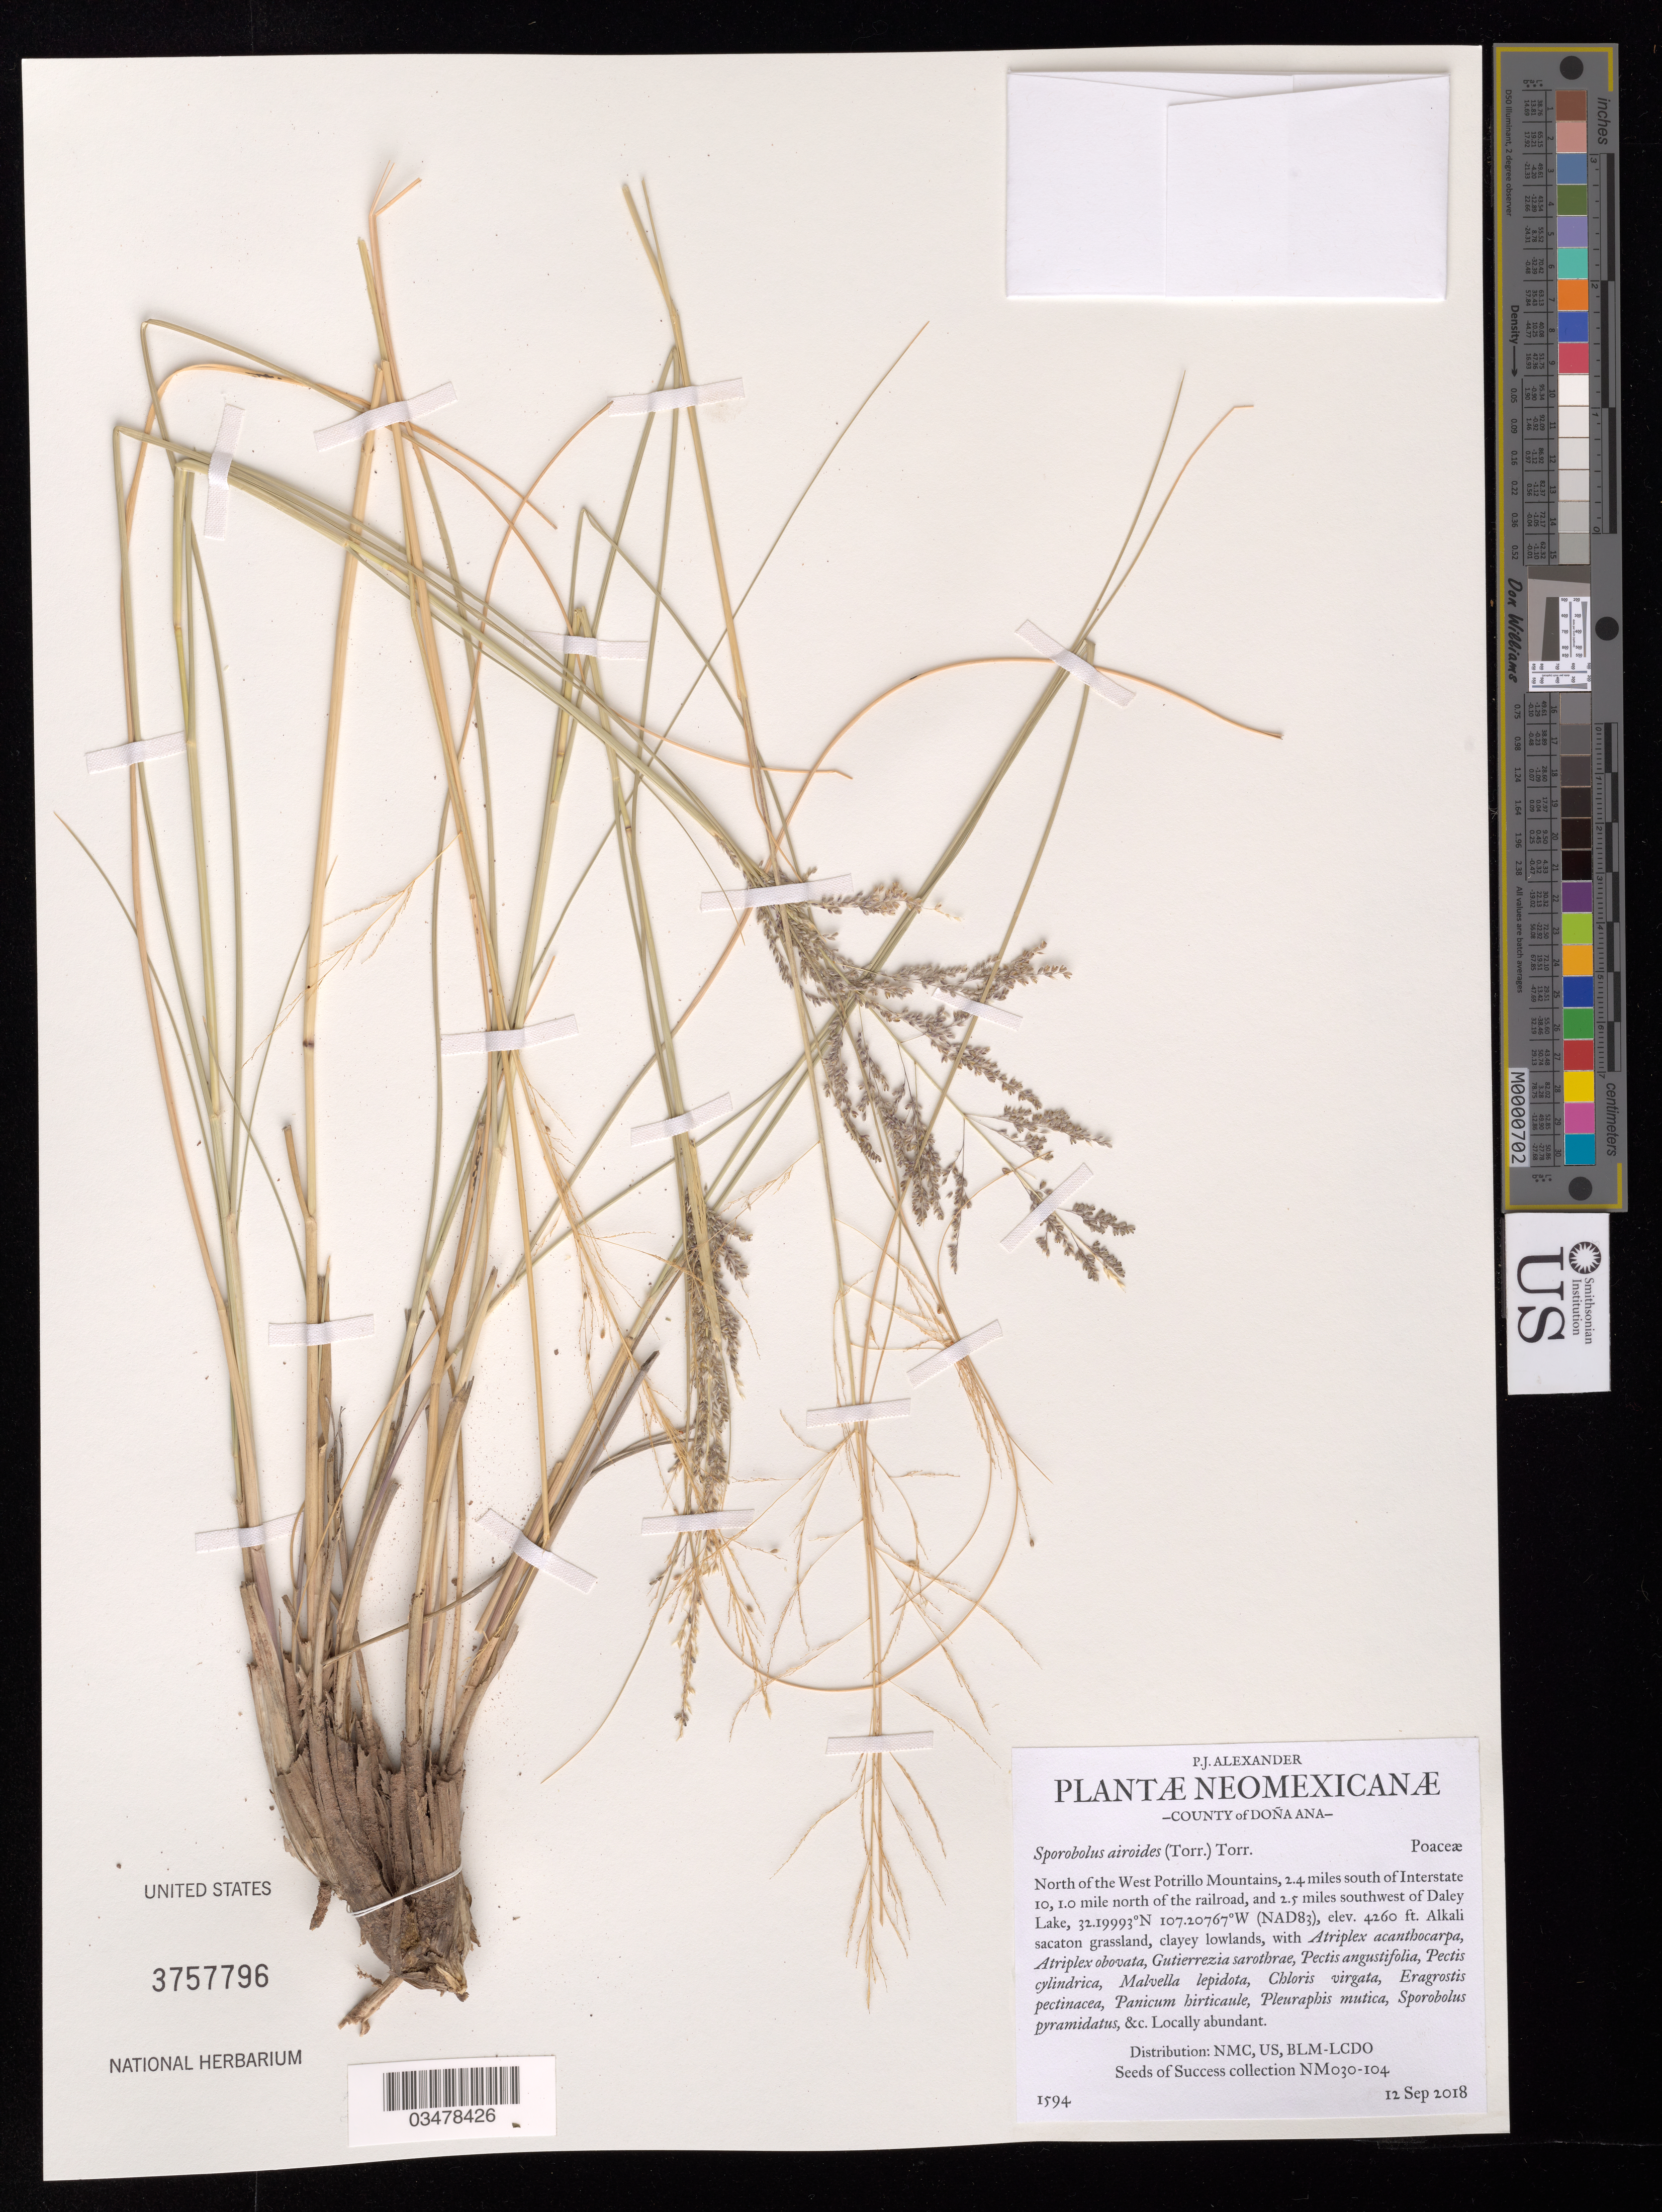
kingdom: Plantae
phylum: Tracheophyta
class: Liliopsida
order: Poales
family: Poaceae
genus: Sporobolus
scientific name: Sporobolus airoides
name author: (Torr.) Torr.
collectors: P. Alexander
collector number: NM030-104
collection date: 2018-09-12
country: United States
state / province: New Mexico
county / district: Dona Ana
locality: Allotment 03019. West Potrillo Mtns, 2.5 mi. SW of Daley Lake.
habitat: Clayey, alkaline flat with sparse alkali sacaton grassland; ecological site: R042XC036NM, Salt Flats. With Pectis cylindrica, Malvella lepidota, Chloris virgata, etc.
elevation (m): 1298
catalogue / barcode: US 3757796